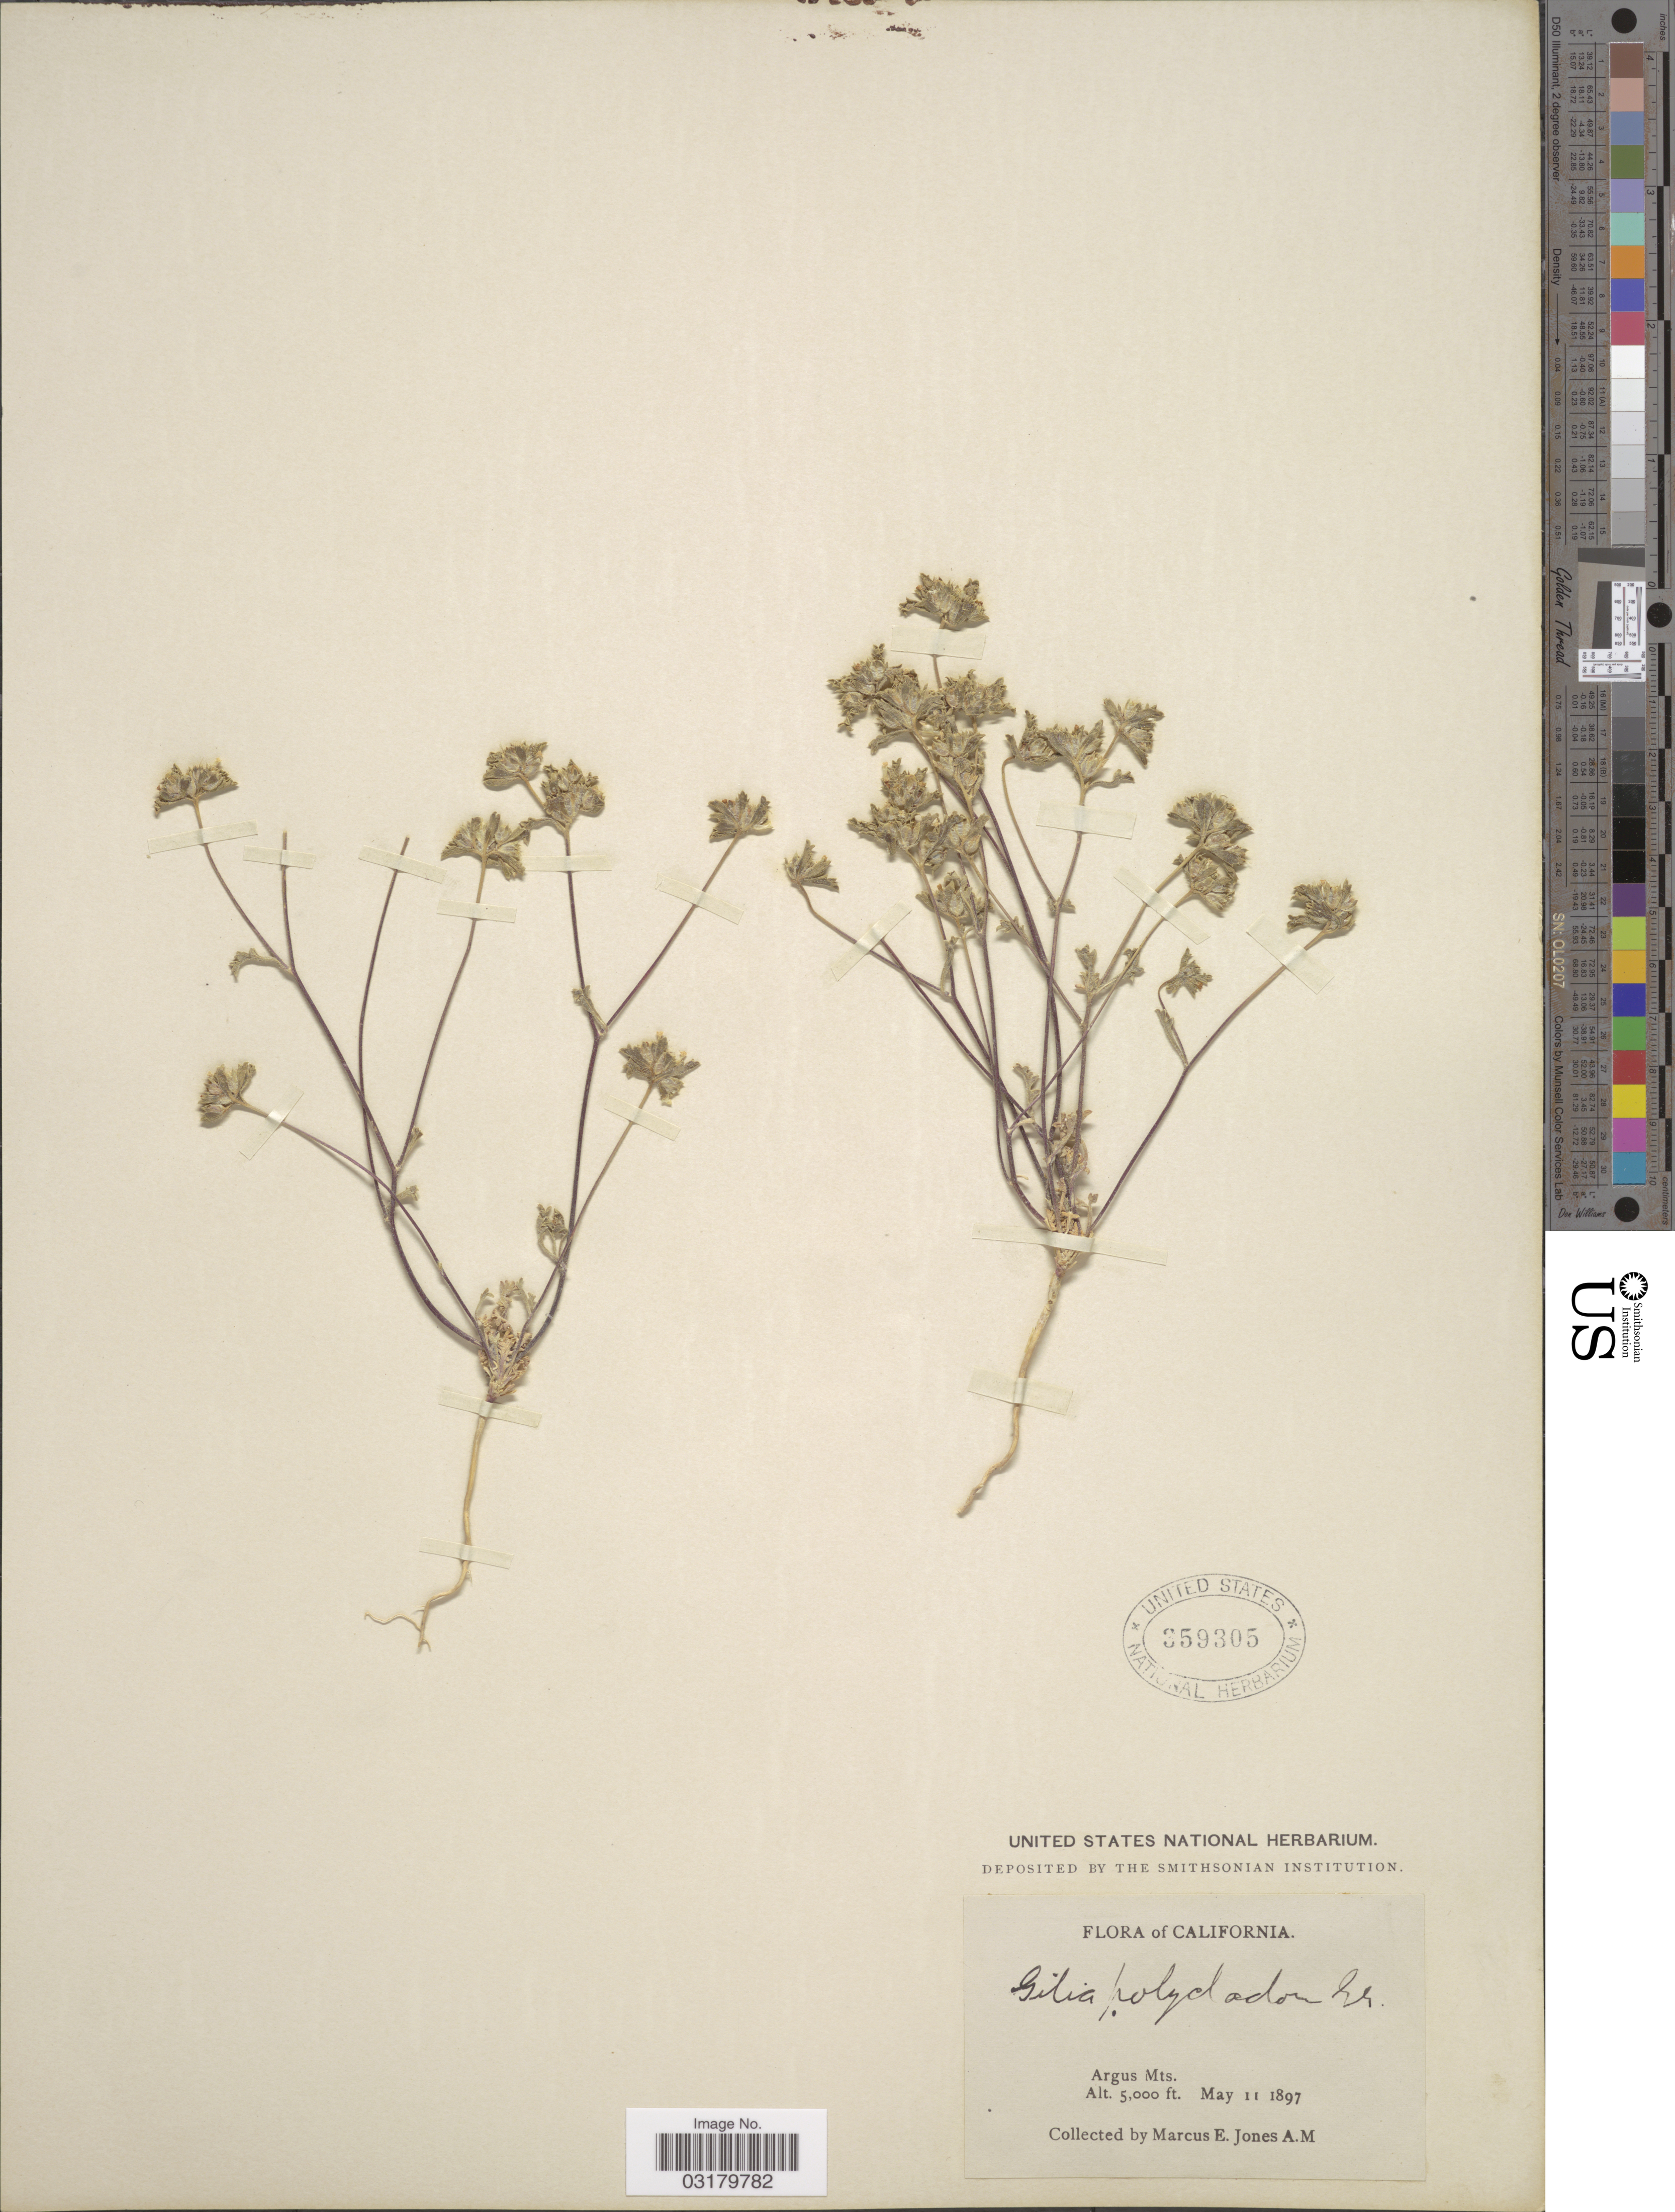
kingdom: Plantae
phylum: Tracheophyta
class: Magnoliopsida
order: Ericales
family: Polemoniaceae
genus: Ipomopsis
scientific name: Ipomopsis polycladon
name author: (Torr.) V.E. Grant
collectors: M. E. Jones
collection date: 1897-05-11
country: United States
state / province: California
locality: Argus Mts.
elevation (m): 1524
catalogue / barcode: US 359305